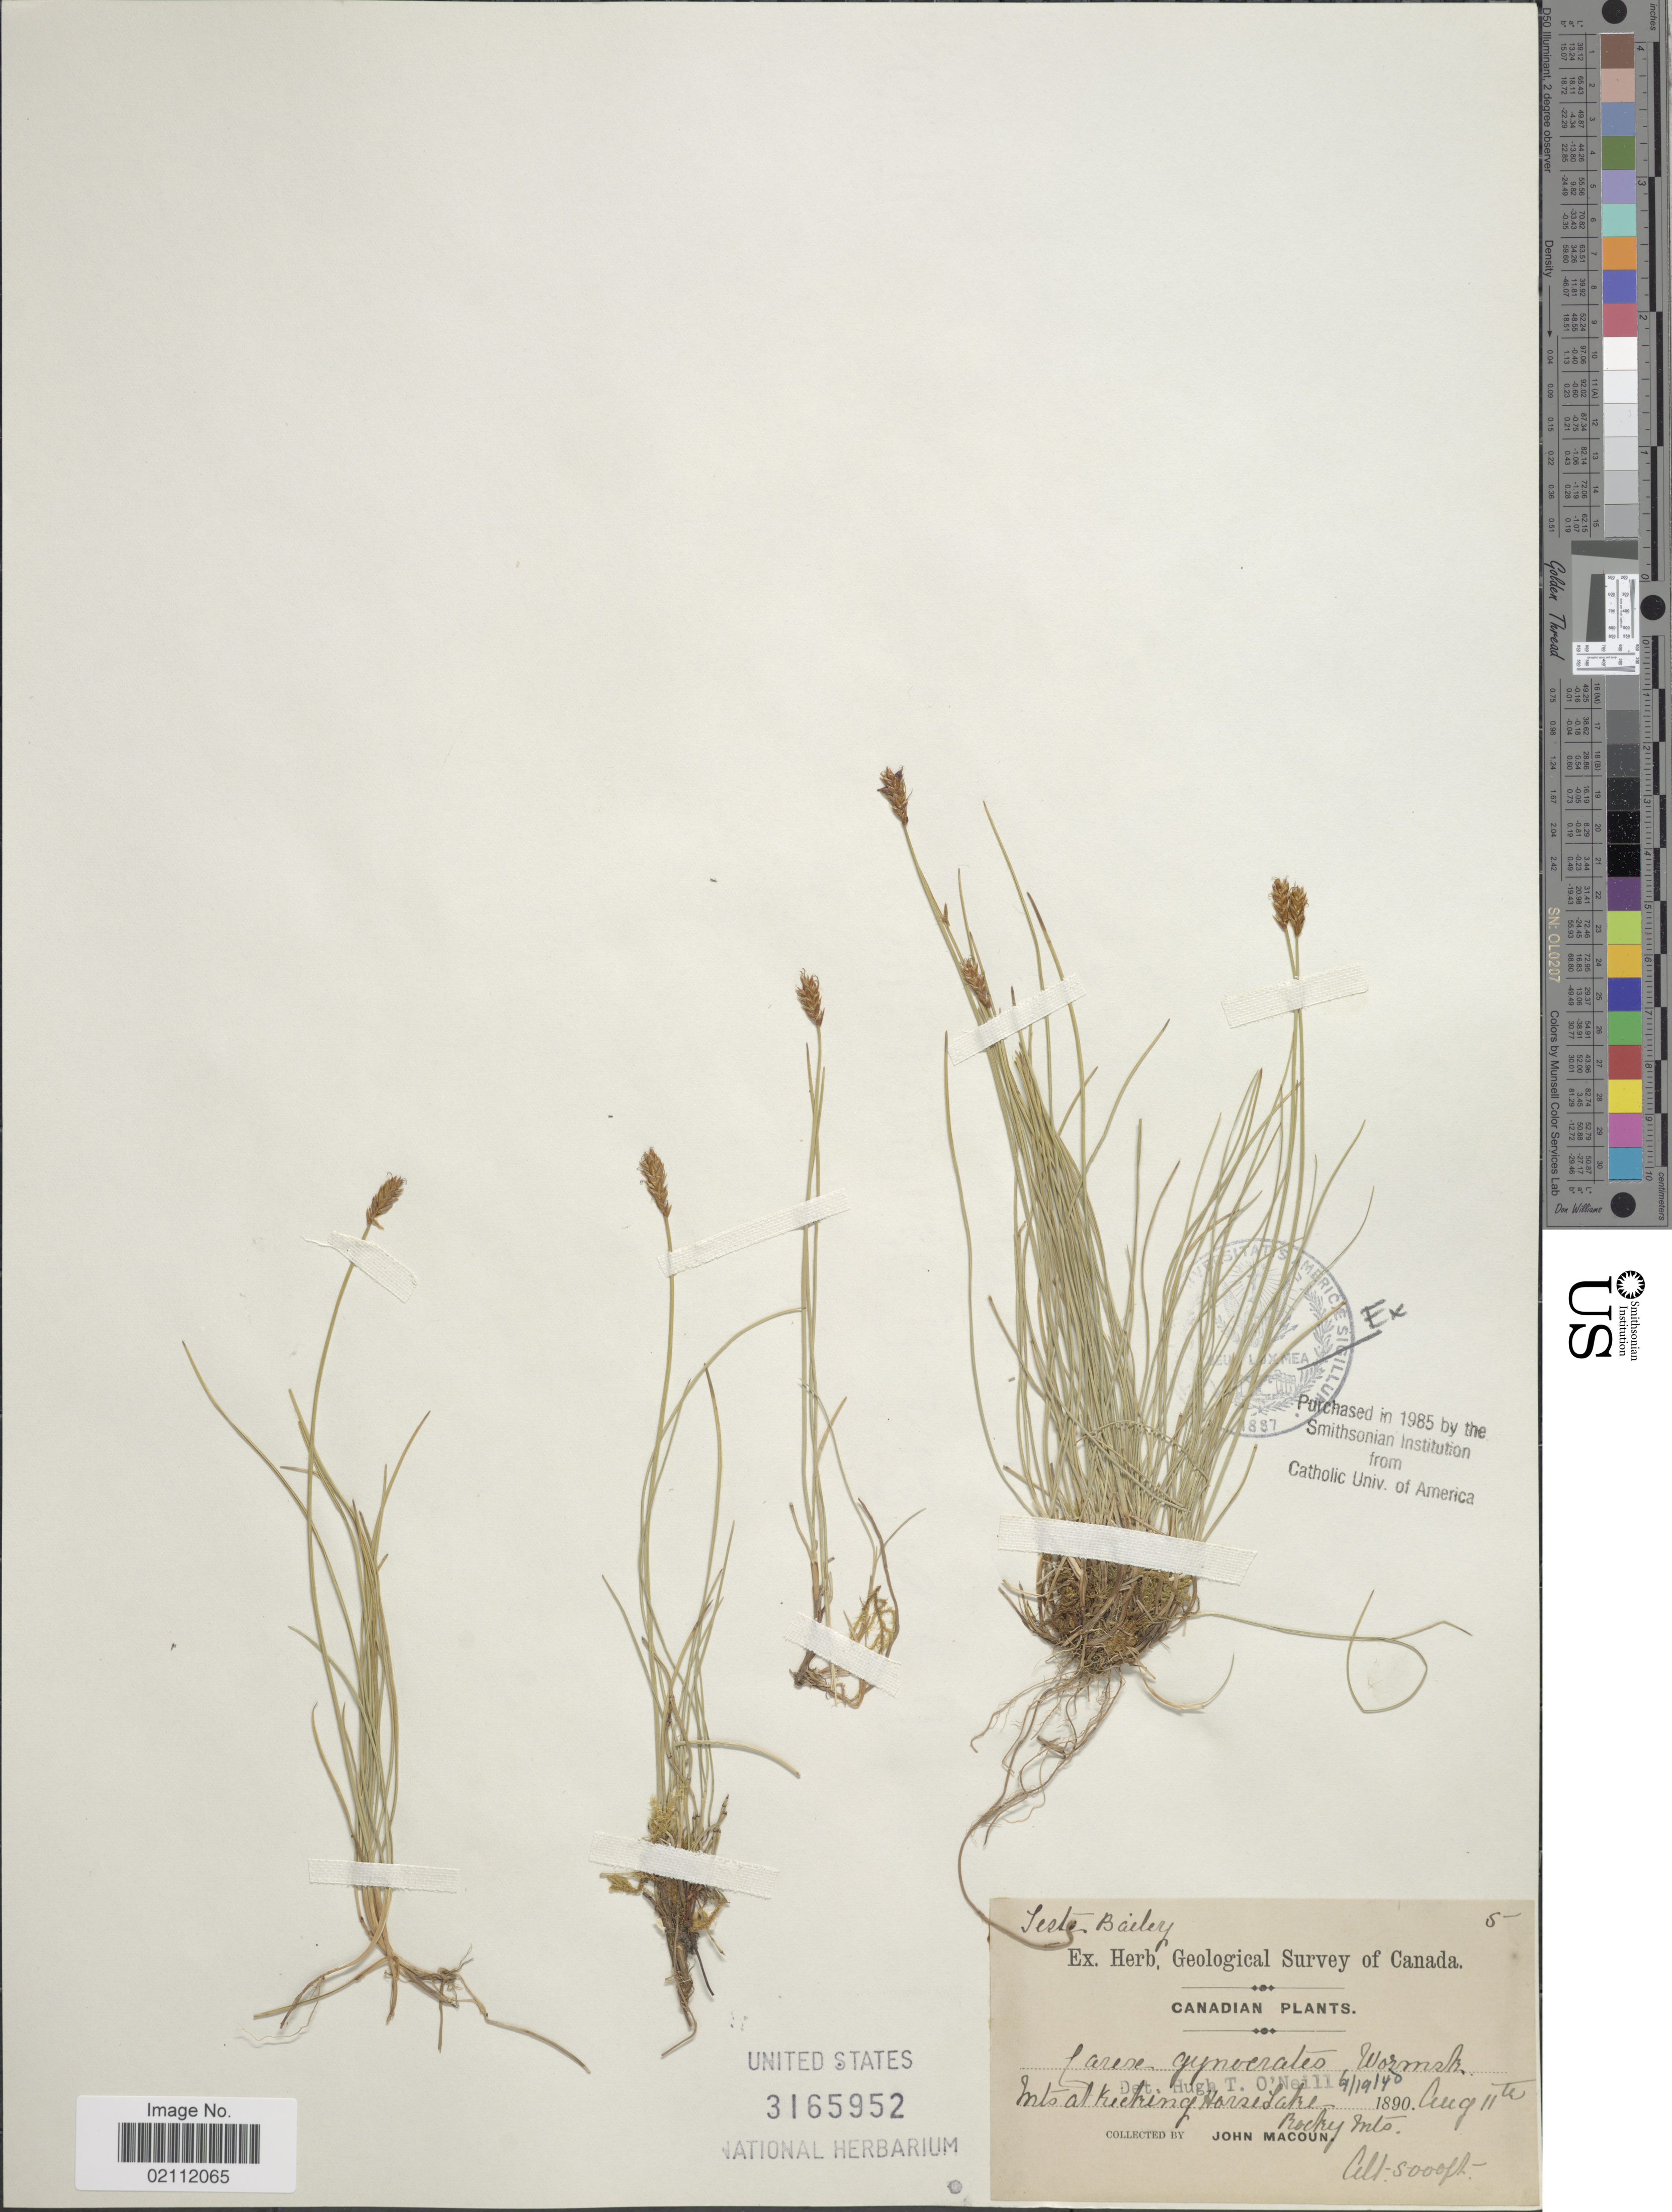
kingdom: Plantae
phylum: Tracheophyta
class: Liliopsida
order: Poales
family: Cyperaceae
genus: Carex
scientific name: Carex nardina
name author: (Hornem.) Fr.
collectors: J. Macoun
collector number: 5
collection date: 1890-08-11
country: Canada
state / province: British Columbia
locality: Mts at Kicking Horse Lake. Rocky Mts.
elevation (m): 1524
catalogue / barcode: US 3165952